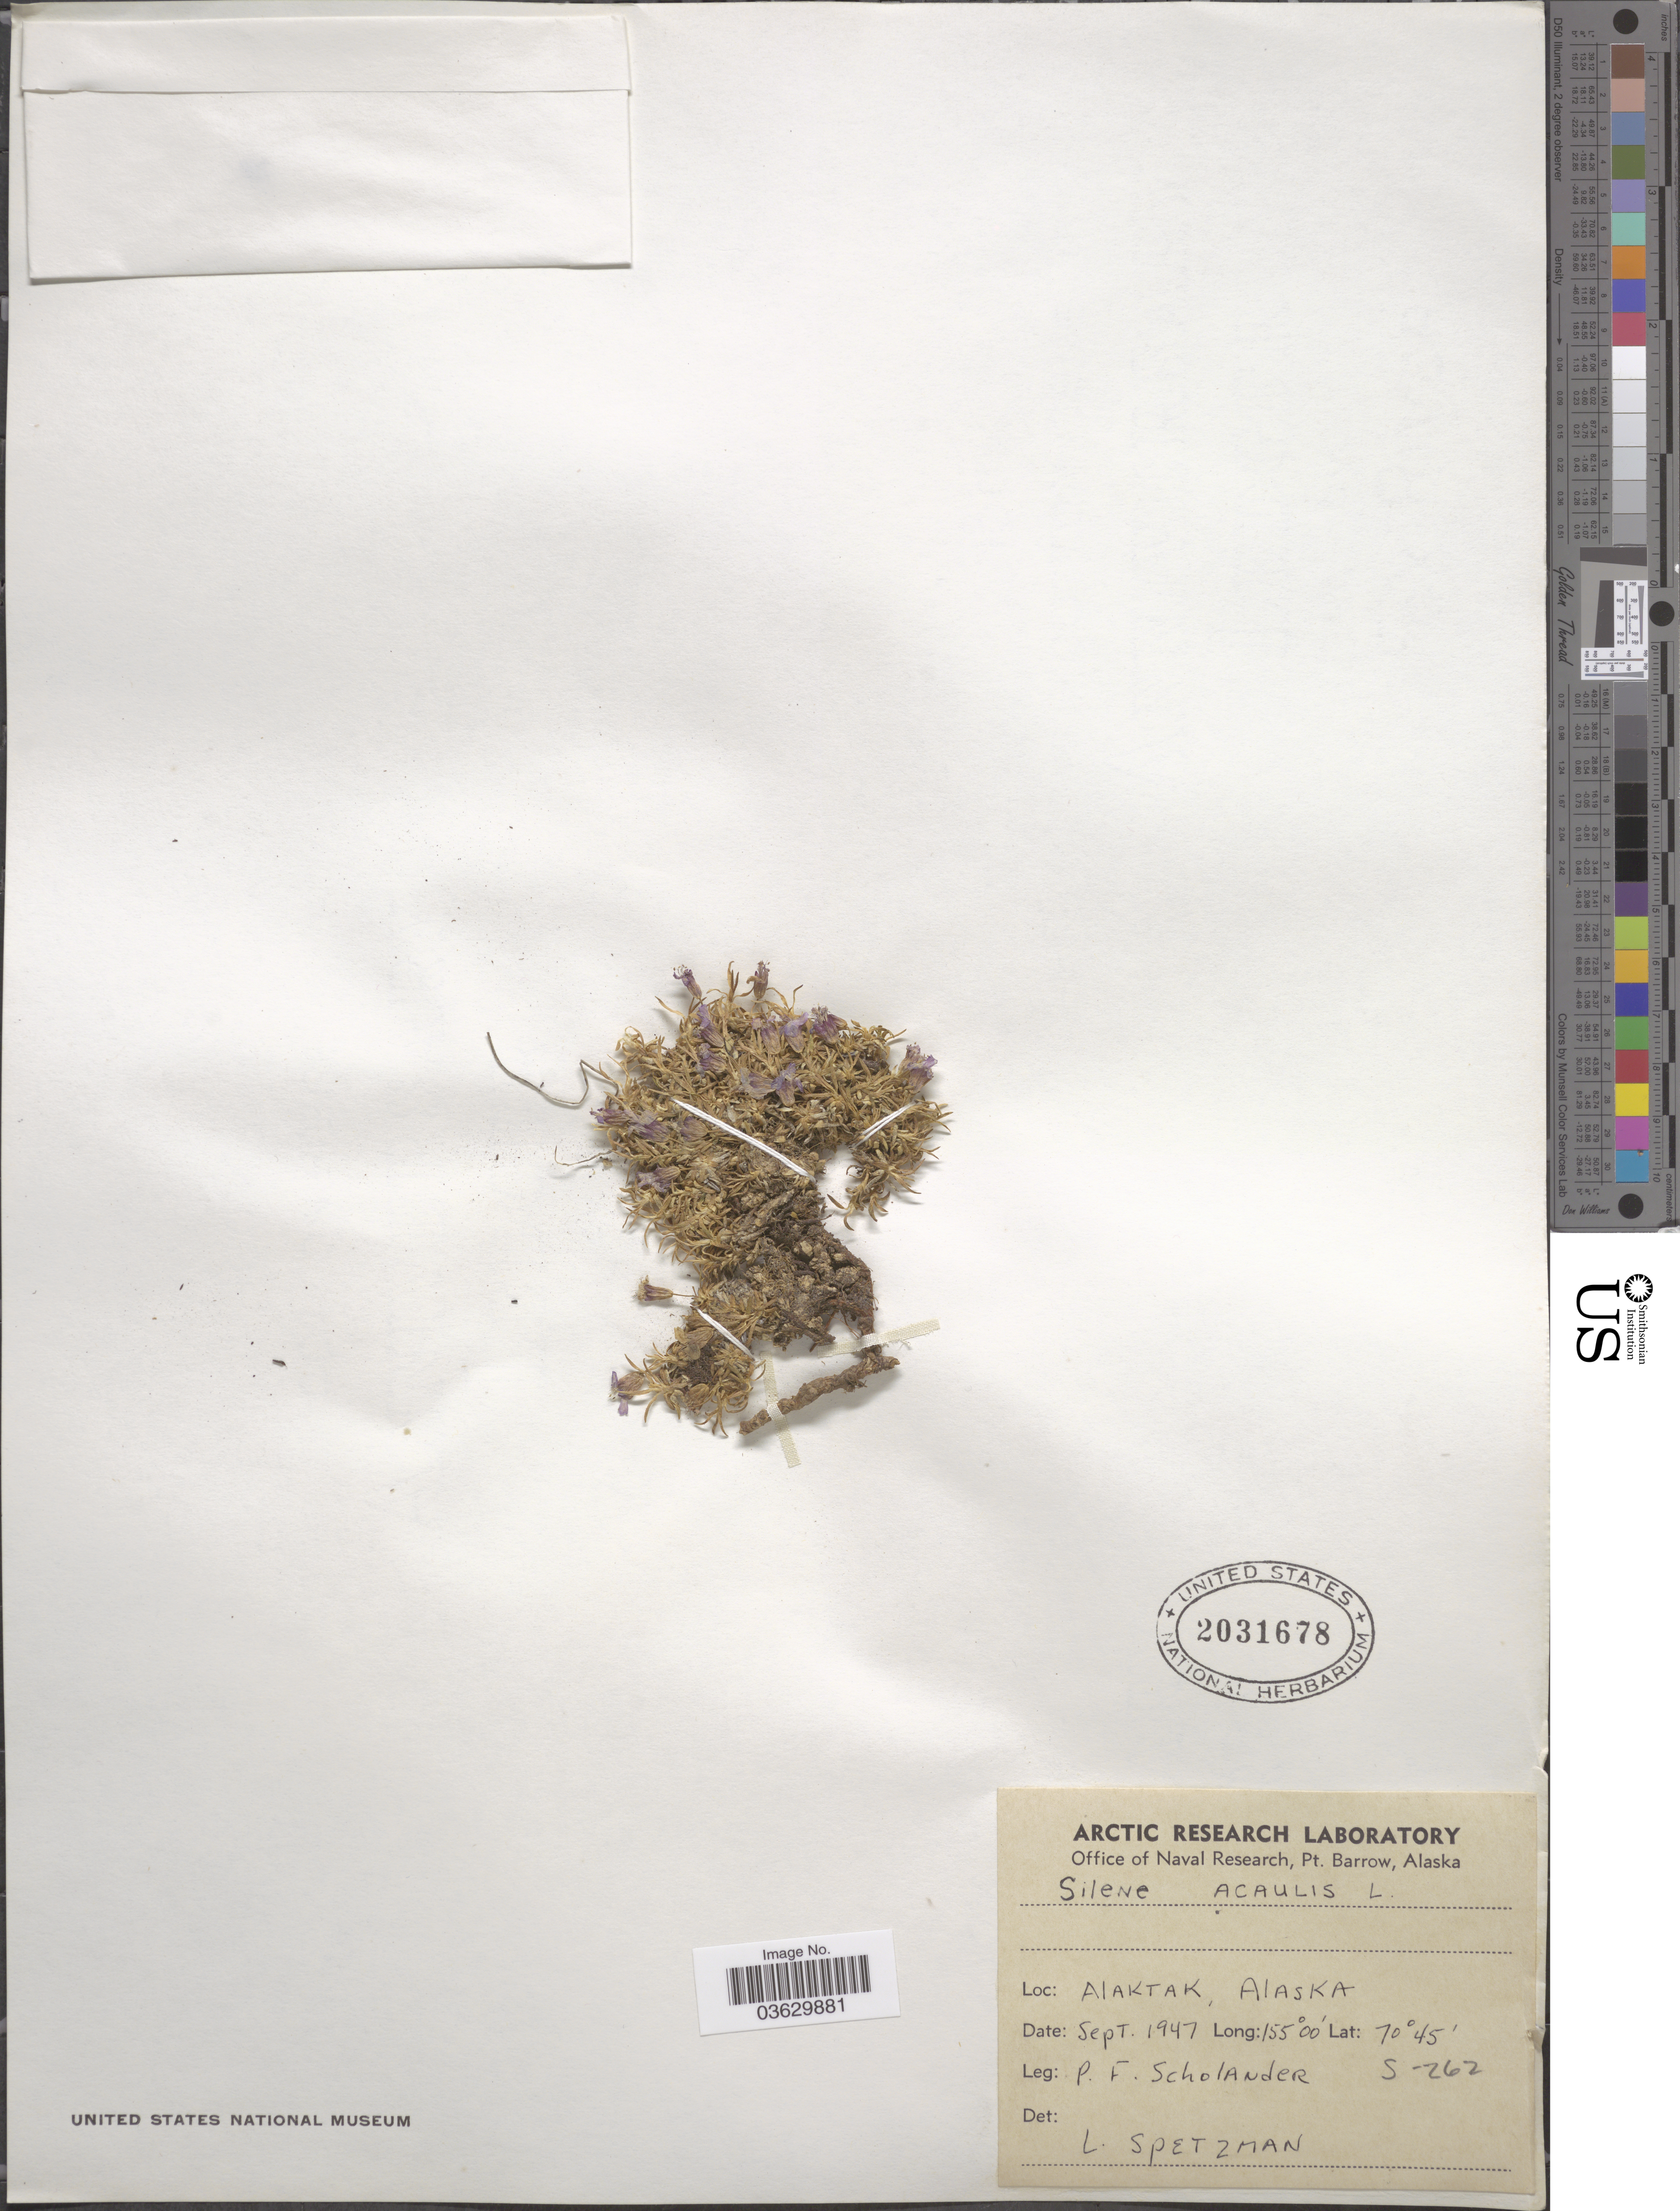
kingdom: Plantae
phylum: Tracheophyta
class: Magnoliopsida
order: Caryophyllales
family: Caryophyllaceae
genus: Silene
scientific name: Silene acaulis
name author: (L.) Jacq.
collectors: P. Scholander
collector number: S-5262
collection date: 1947-09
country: United States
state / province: Alaska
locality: Alaktak.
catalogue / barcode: US 2031678